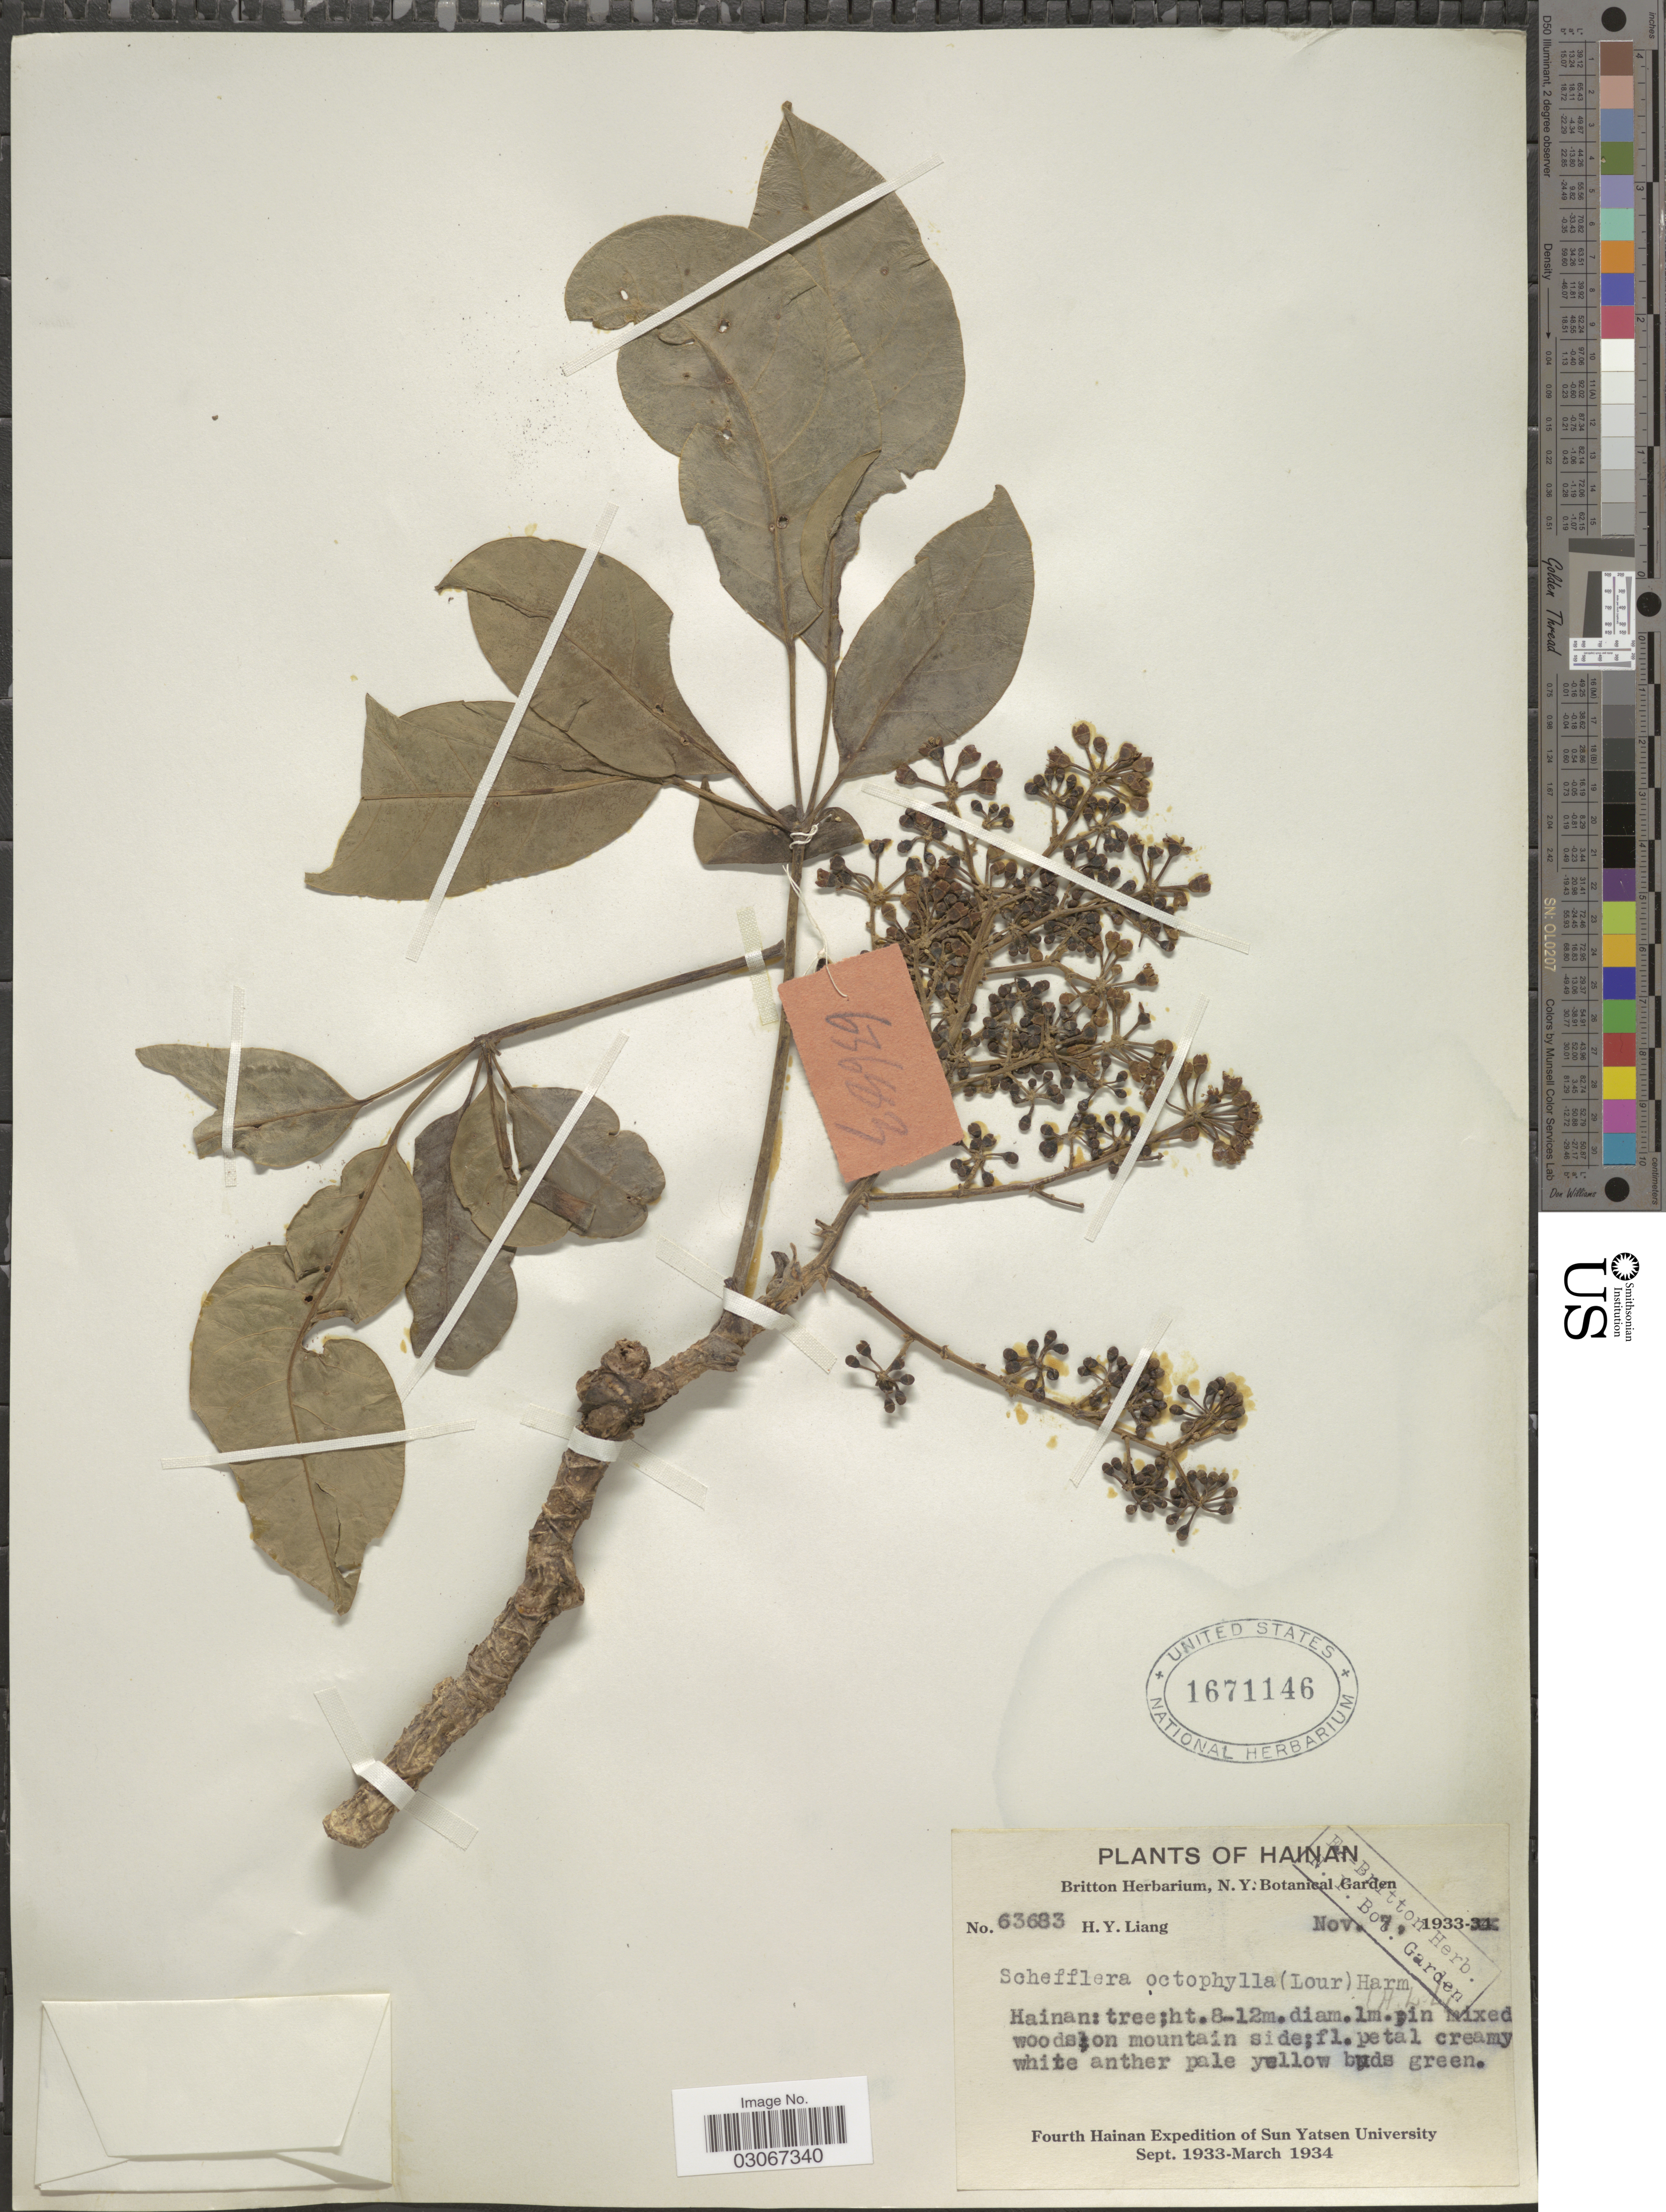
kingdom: Plantae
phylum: Tracheophyta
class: Magnoliopsida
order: Apiales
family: Araliaceae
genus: Schefflera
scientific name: Schefflera heptaphylla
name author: (L.) Frodin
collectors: H. Y. Liang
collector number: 63683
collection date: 1933-11-07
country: China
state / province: Hainan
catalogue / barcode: US 1671146